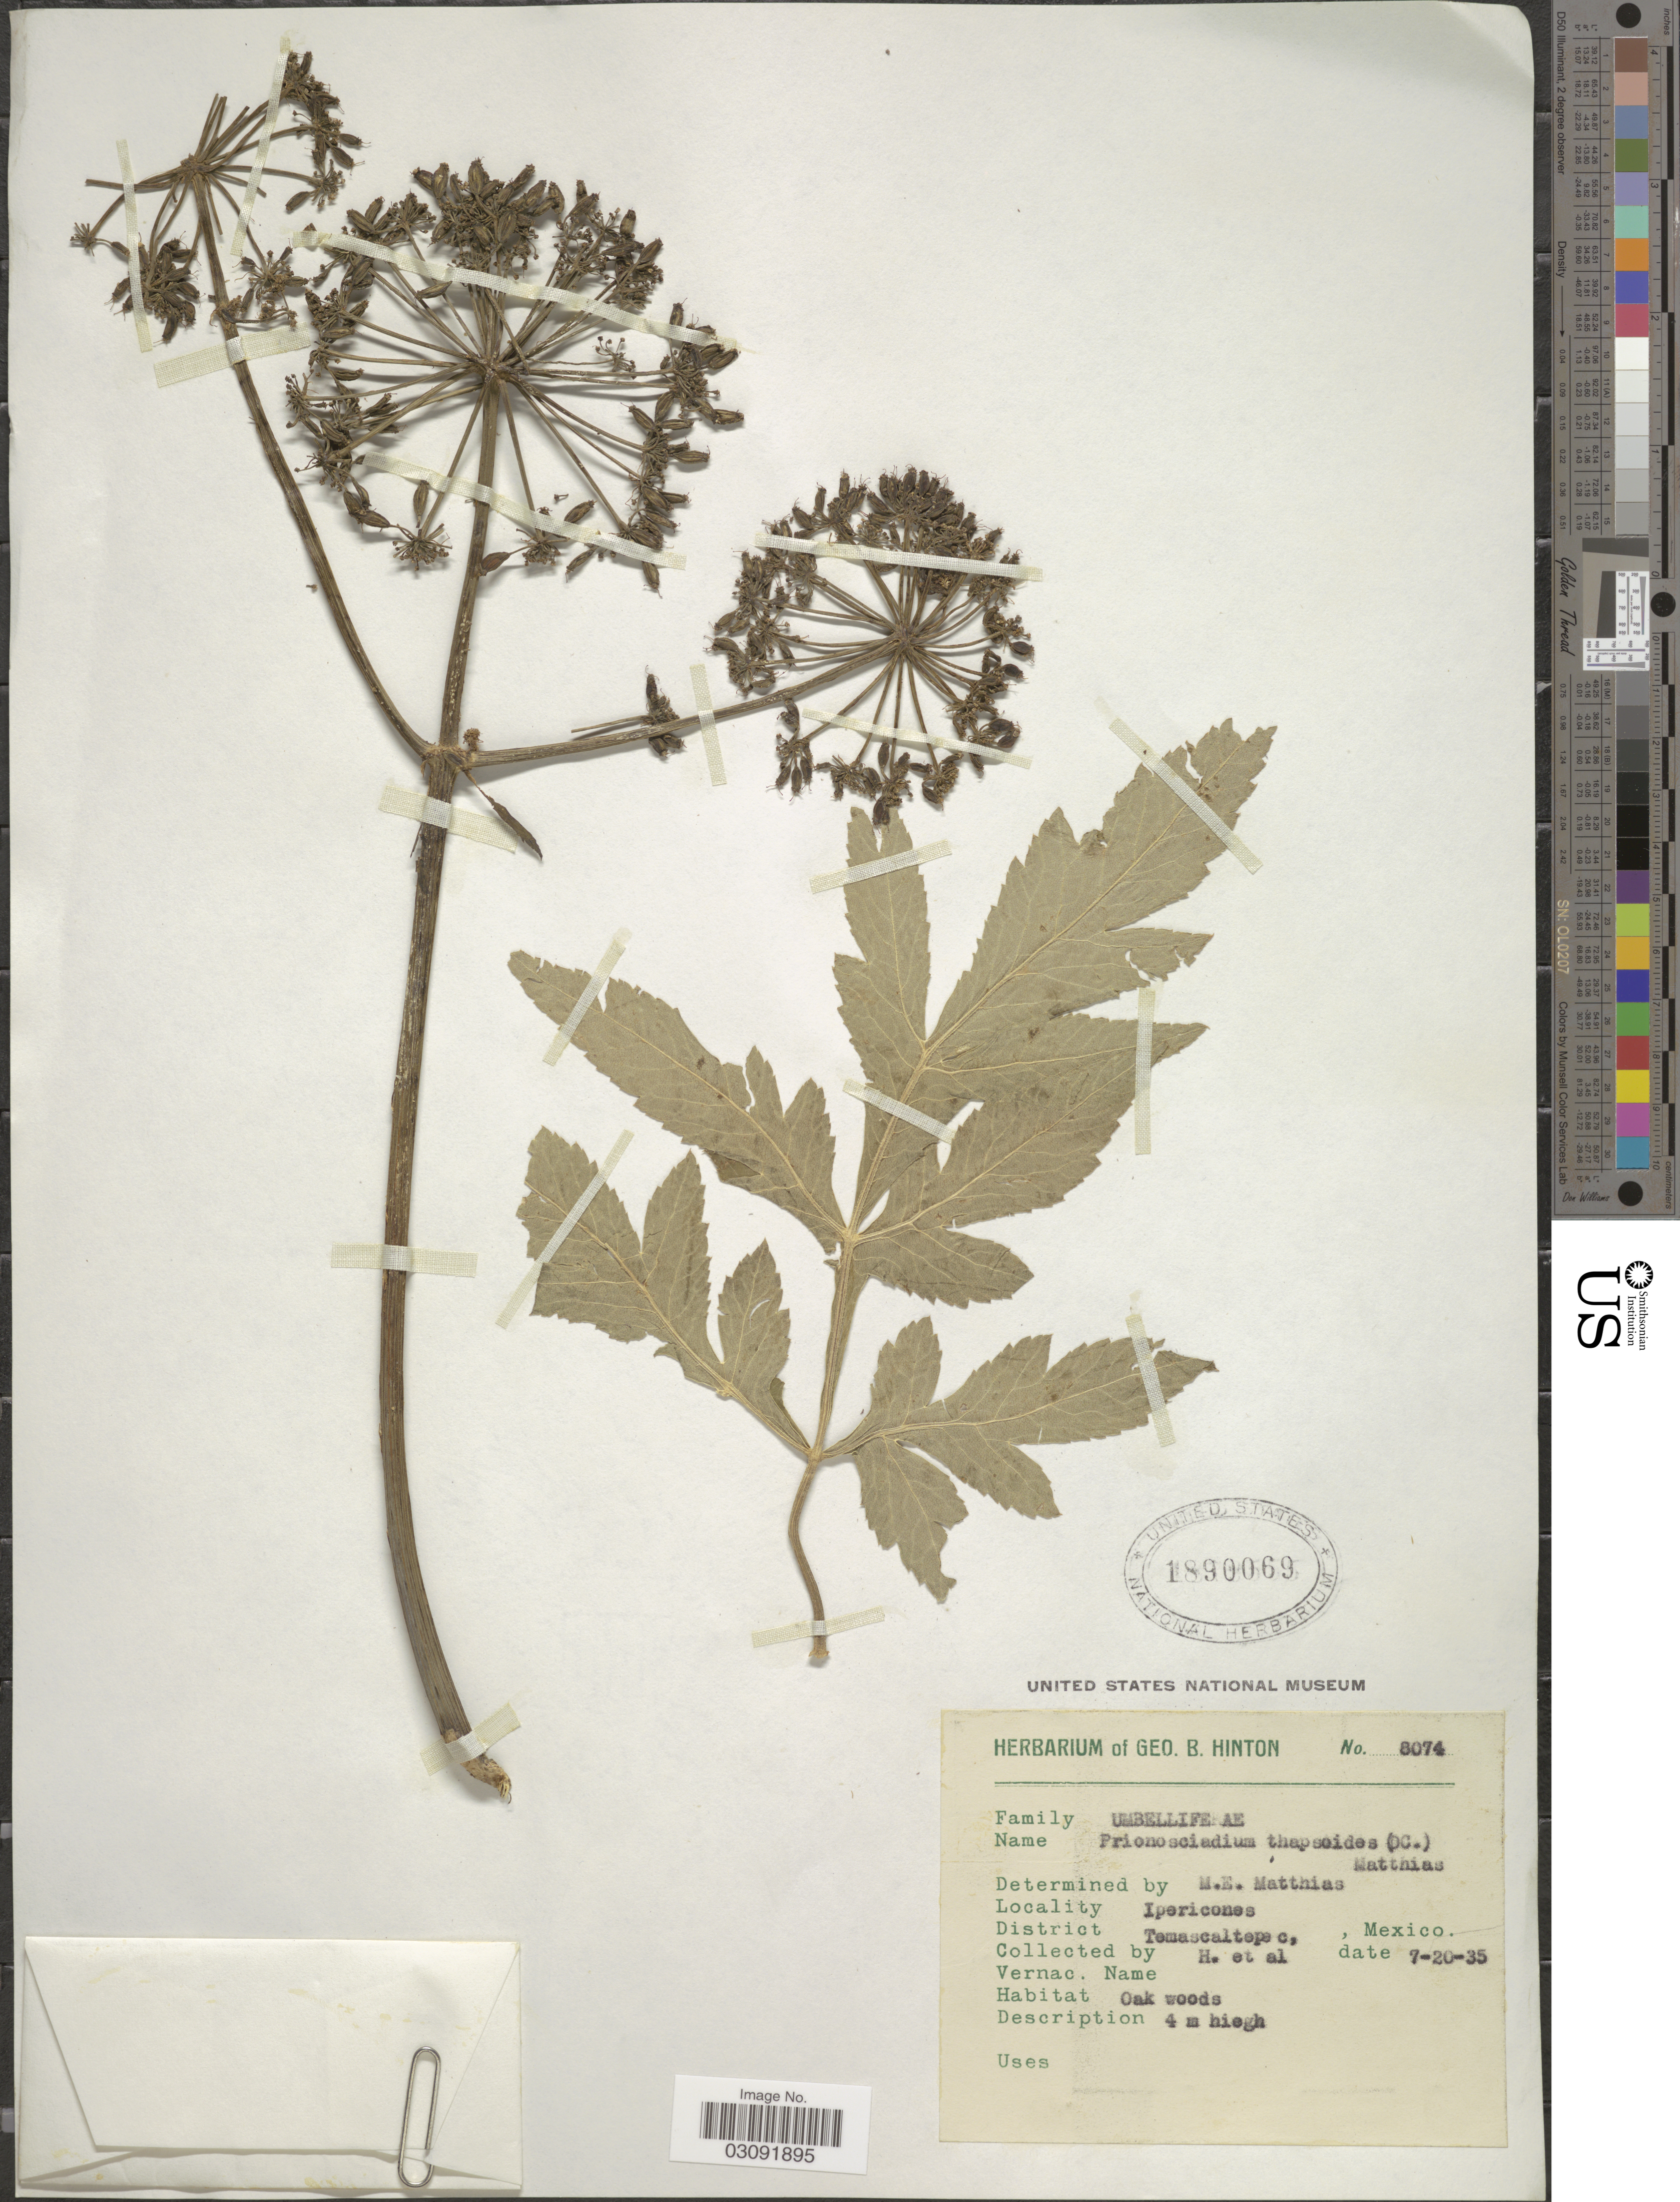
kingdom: Plantae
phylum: Tracheophyta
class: Magnoliopsida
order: Apiales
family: Apiaceae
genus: Prionosciadium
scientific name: Prionosciadium thapsoides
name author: (DC.)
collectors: G. B. Hinton & et al.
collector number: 8074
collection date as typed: Transcribed d/m/y: 20/7/35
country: Mexico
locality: Ipericones. District Temascaltepec.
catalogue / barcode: US 1890069